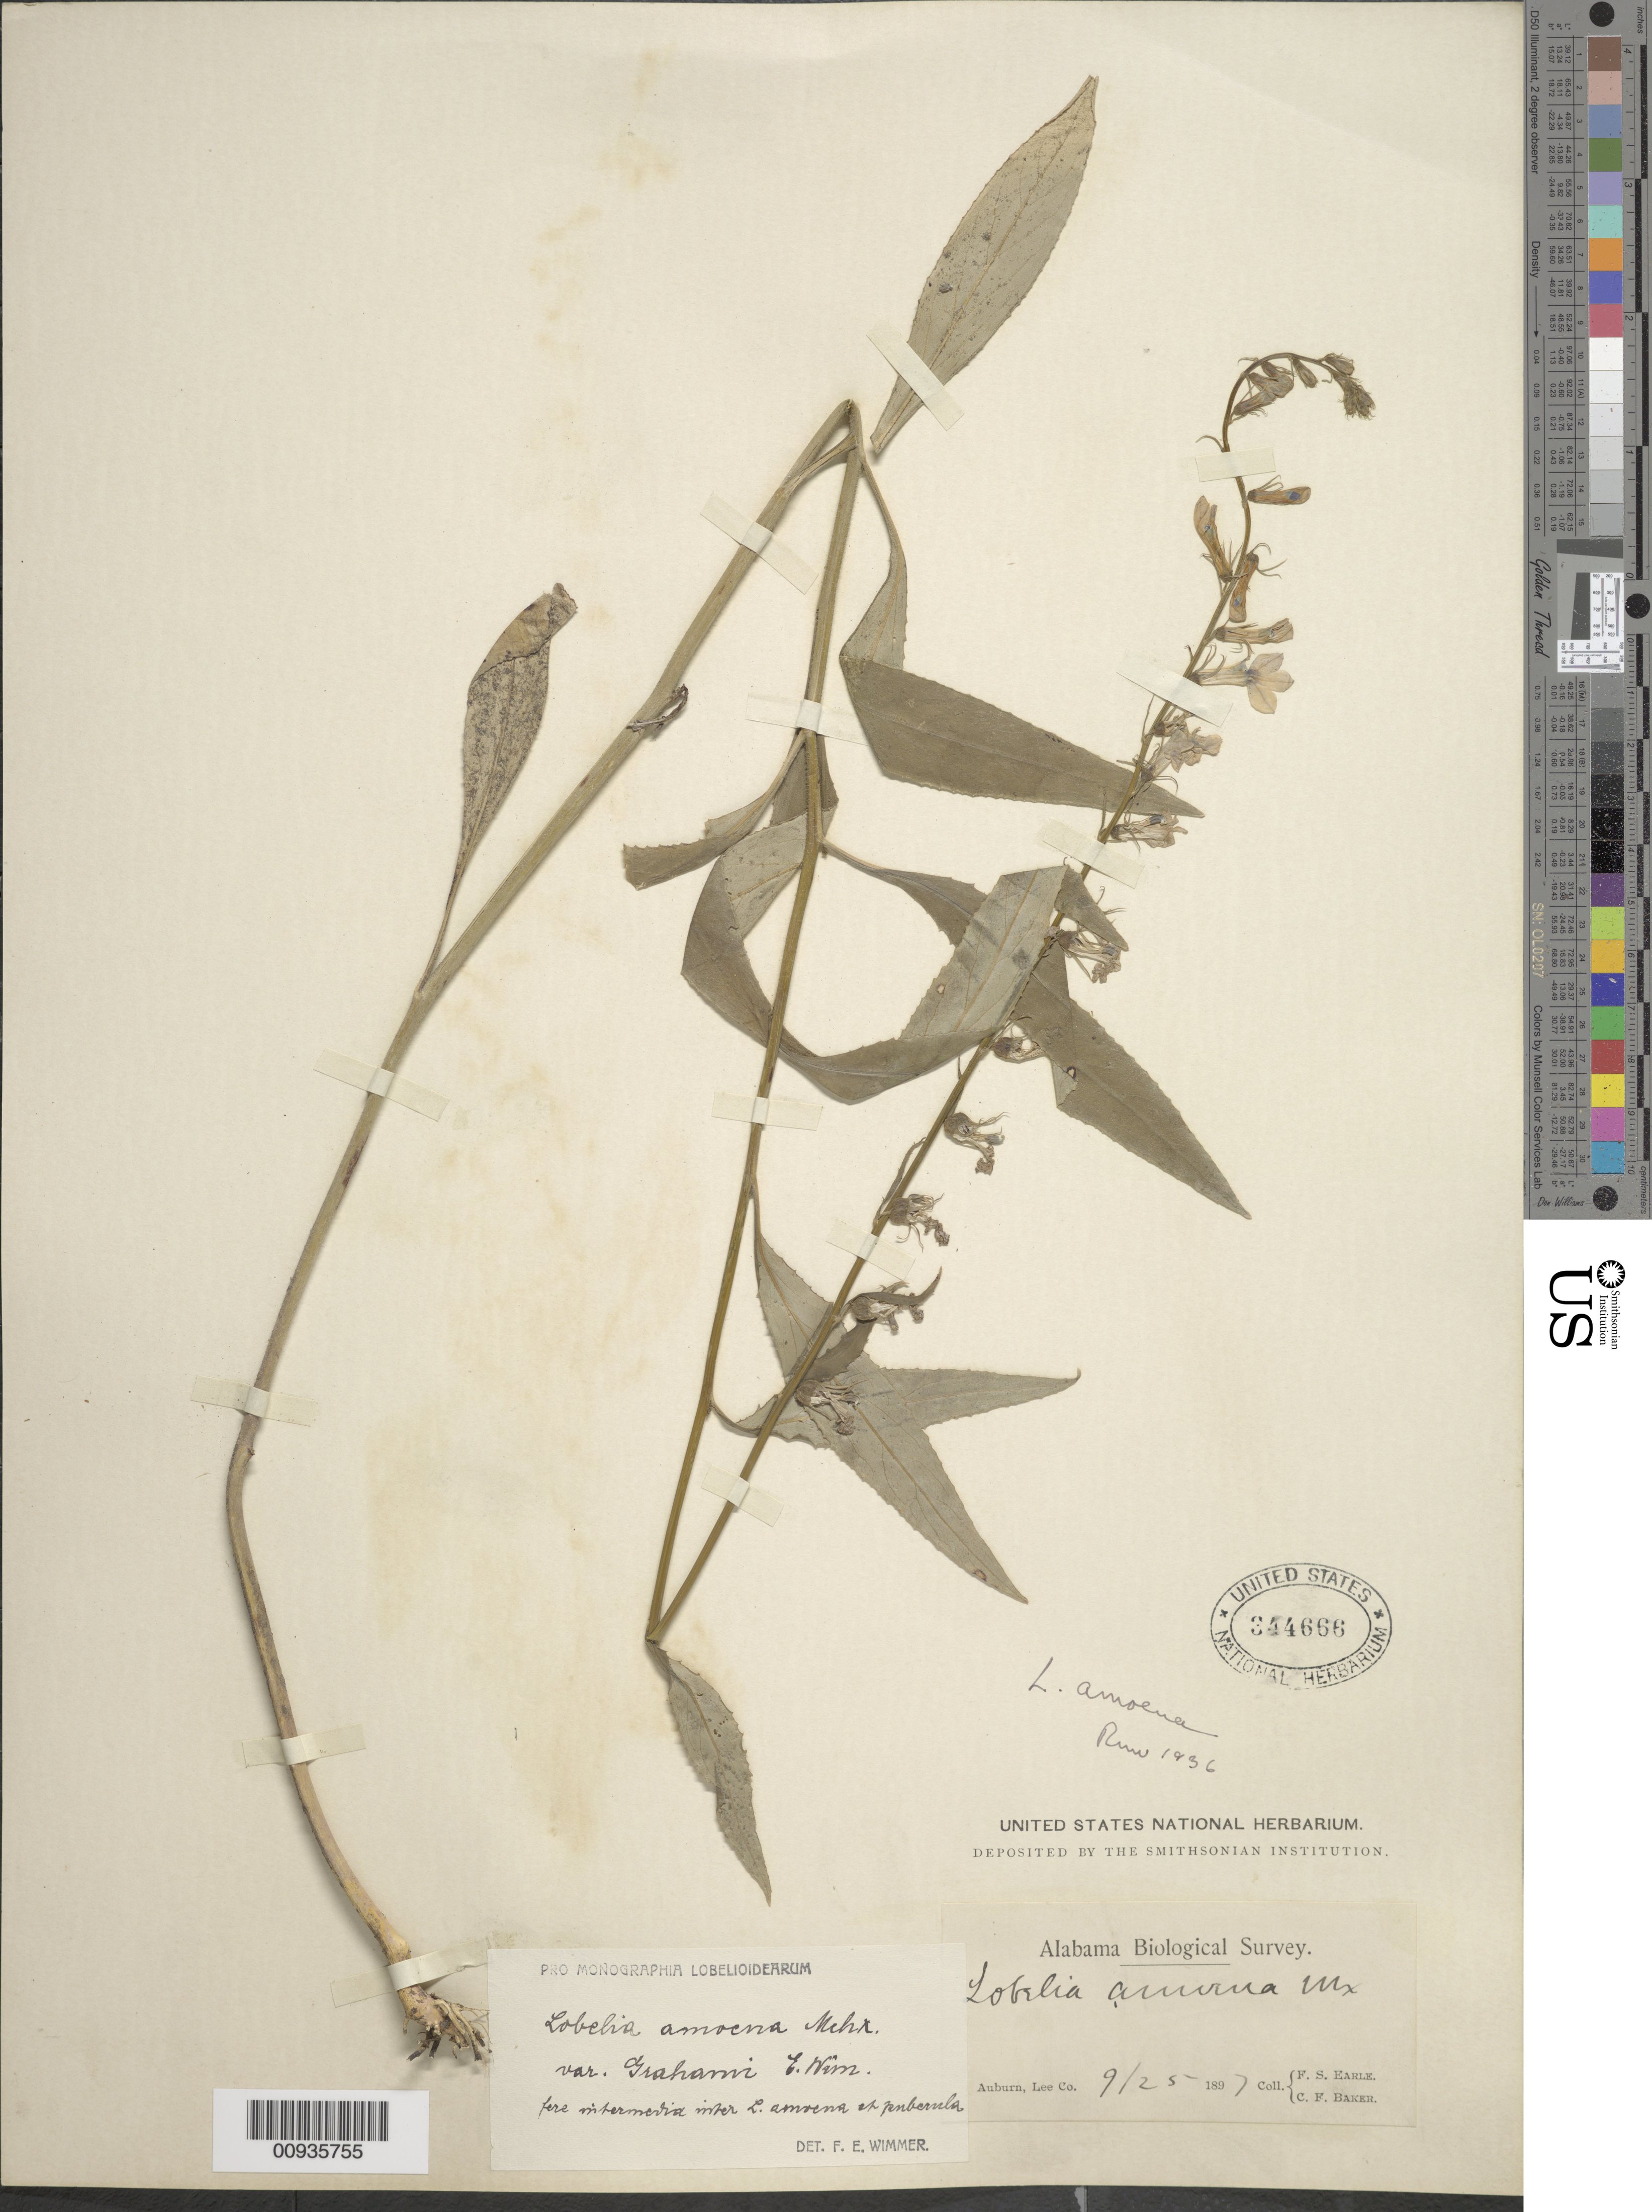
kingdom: Plantae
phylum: Tracheophyta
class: Magnoliopsida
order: Asterales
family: Campanulaceae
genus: Lobelia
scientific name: Lobelia amoena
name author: Michx.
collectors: F. S. Earle & C. F. Baker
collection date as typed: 9/25/1897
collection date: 1897-09-25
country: United States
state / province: Alabama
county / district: Lee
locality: Auburn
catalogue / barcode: US 344666